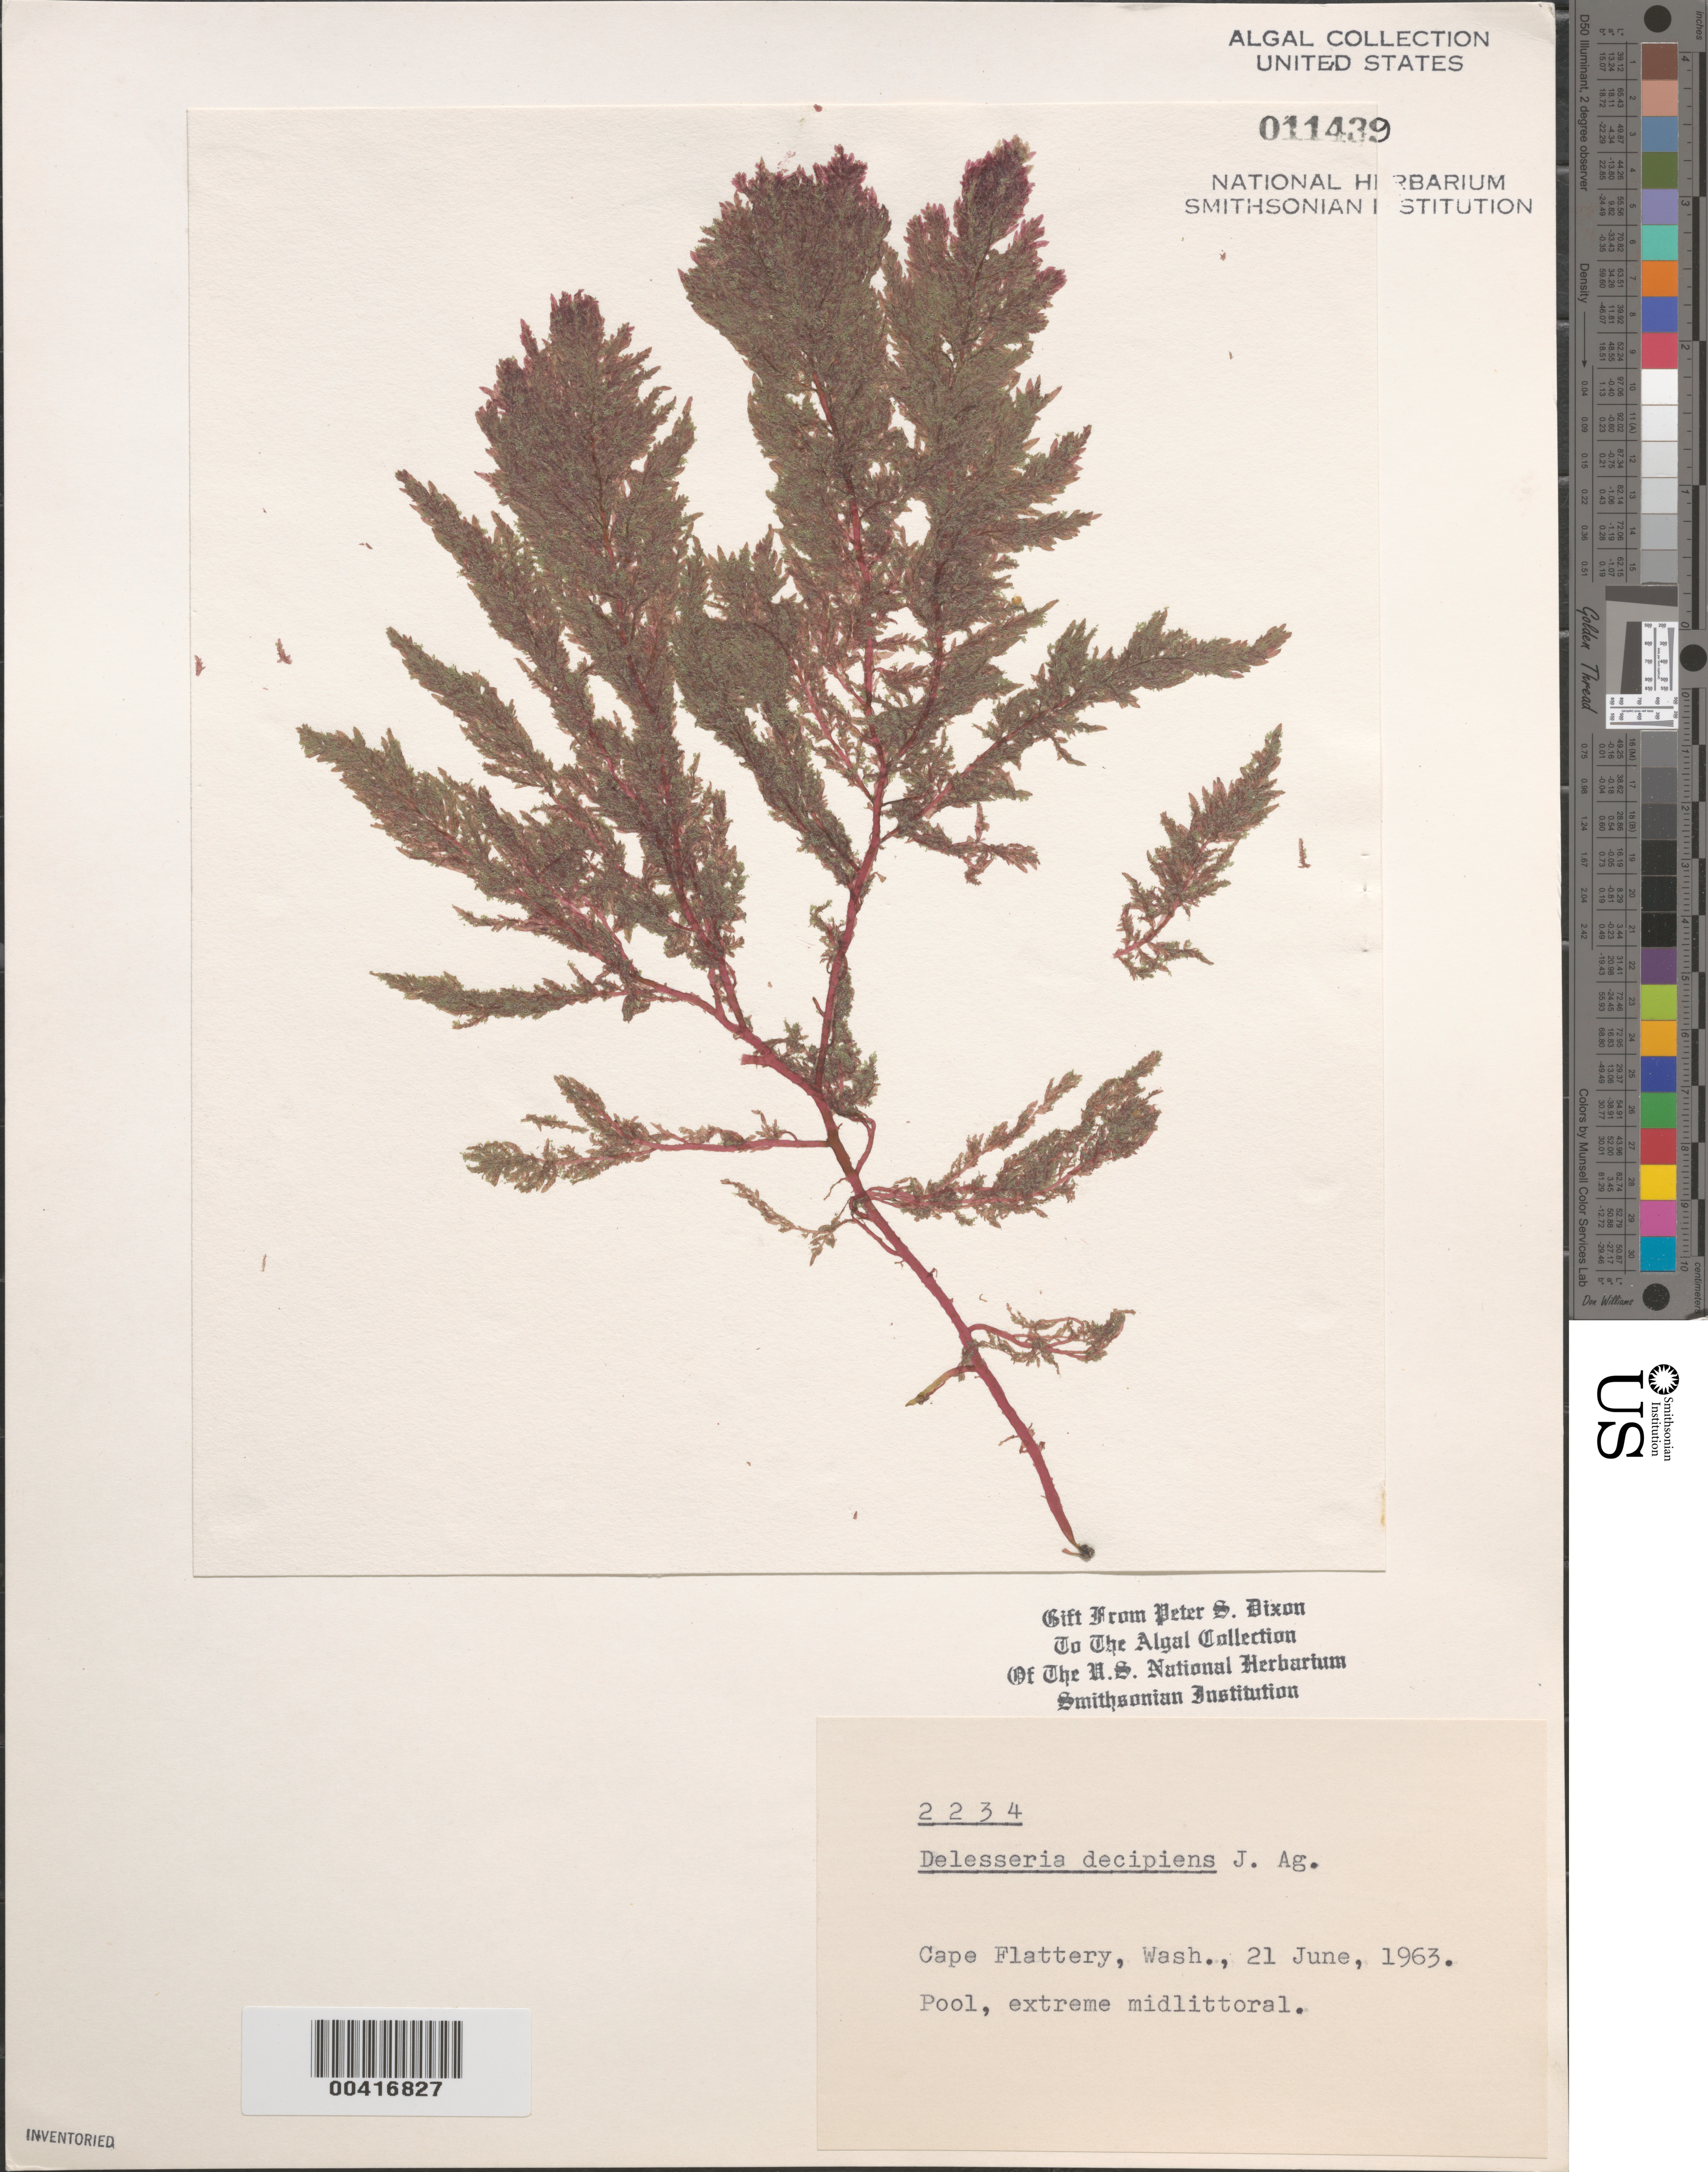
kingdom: Plantae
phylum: Rhodophyta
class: Florideophyceae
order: Ceramiales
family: Delesseriaceae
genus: Cumathamnion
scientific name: Cumathamnion decipiens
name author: (J. Agardh) M.J. Wynne & G.W. Saunders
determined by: Algae name updating Project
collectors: P. S. Dixon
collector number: PSD 2234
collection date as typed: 21 Jun 1963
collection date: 1963-06-21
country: United States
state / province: Washington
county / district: Clallam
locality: Cape Flattery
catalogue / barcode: US 11439